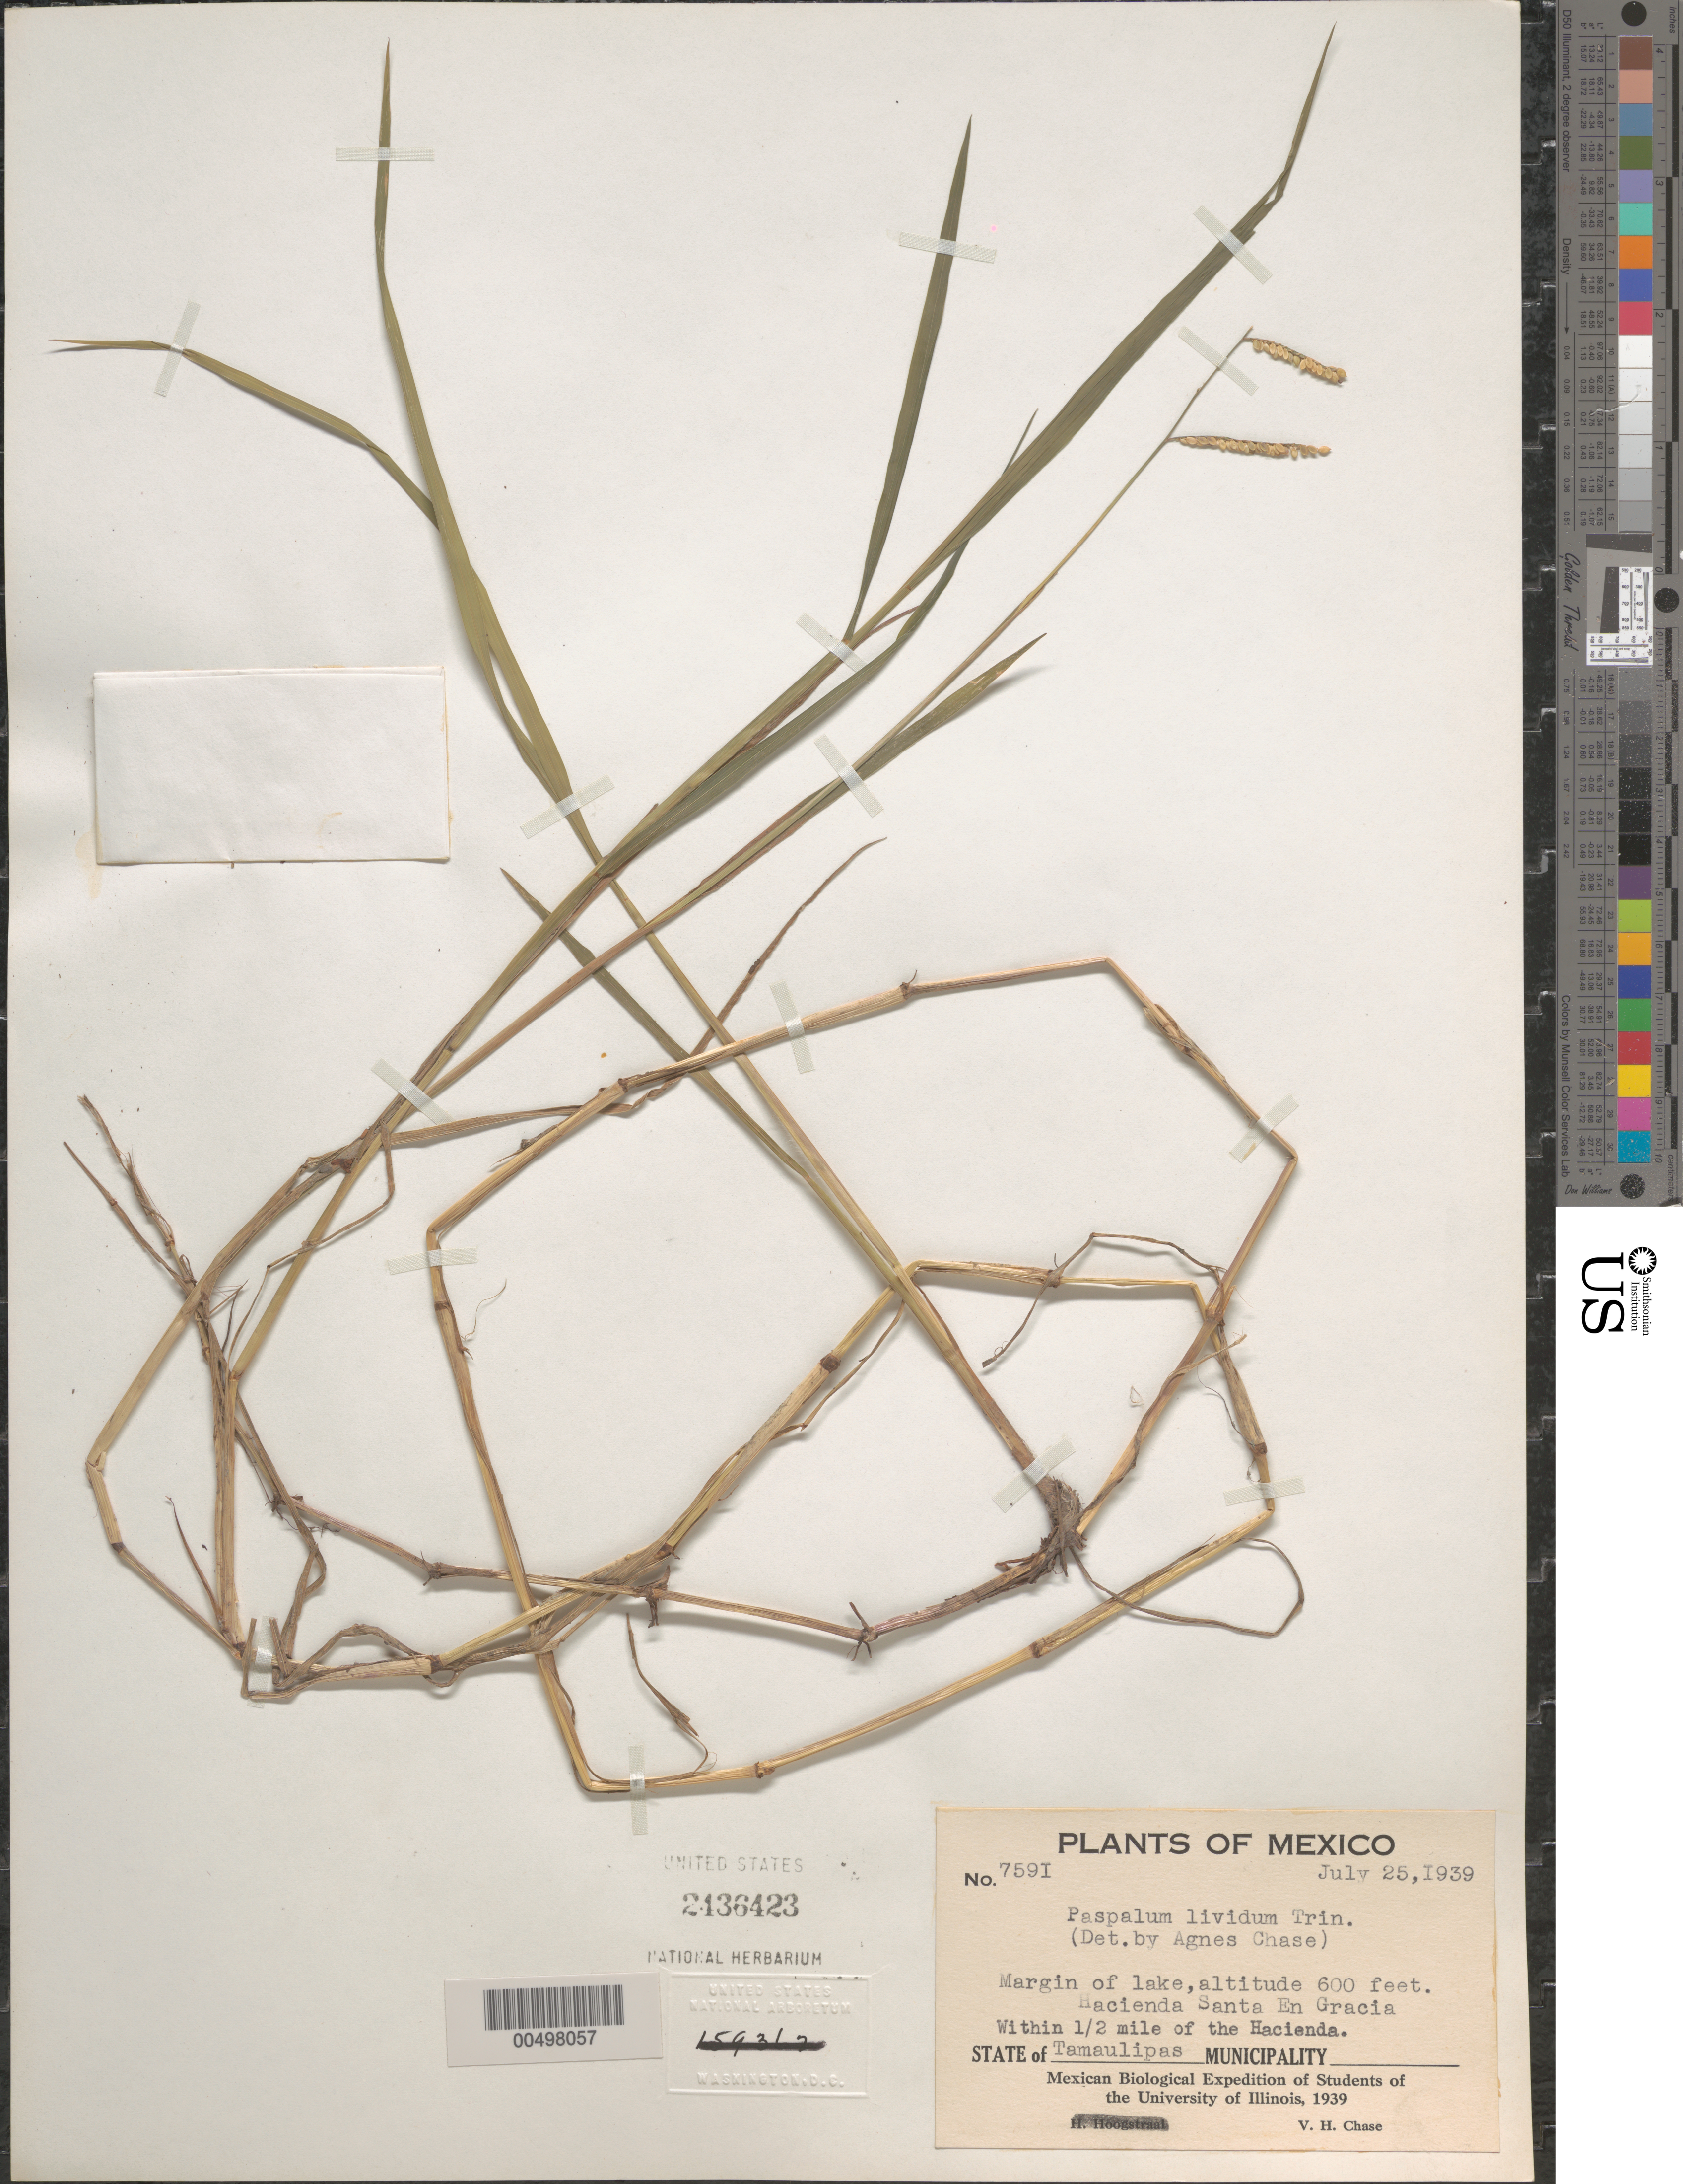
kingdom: Plantae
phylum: Tracheophyta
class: Liliopsida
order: Poales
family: Poaceae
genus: Paspalum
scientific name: Paspalum lividum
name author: Trin. in Schltdl.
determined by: Chase, [M.] Agnes, (US)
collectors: V. H. Chase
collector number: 7591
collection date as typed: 25 Jul 1939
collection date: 1939-07-25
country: Mexico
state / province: Tamaulipas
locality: Hacienda Santa En Gracia, within 0.5 mi of the hacienda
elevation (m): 183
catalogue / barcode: US 2436423